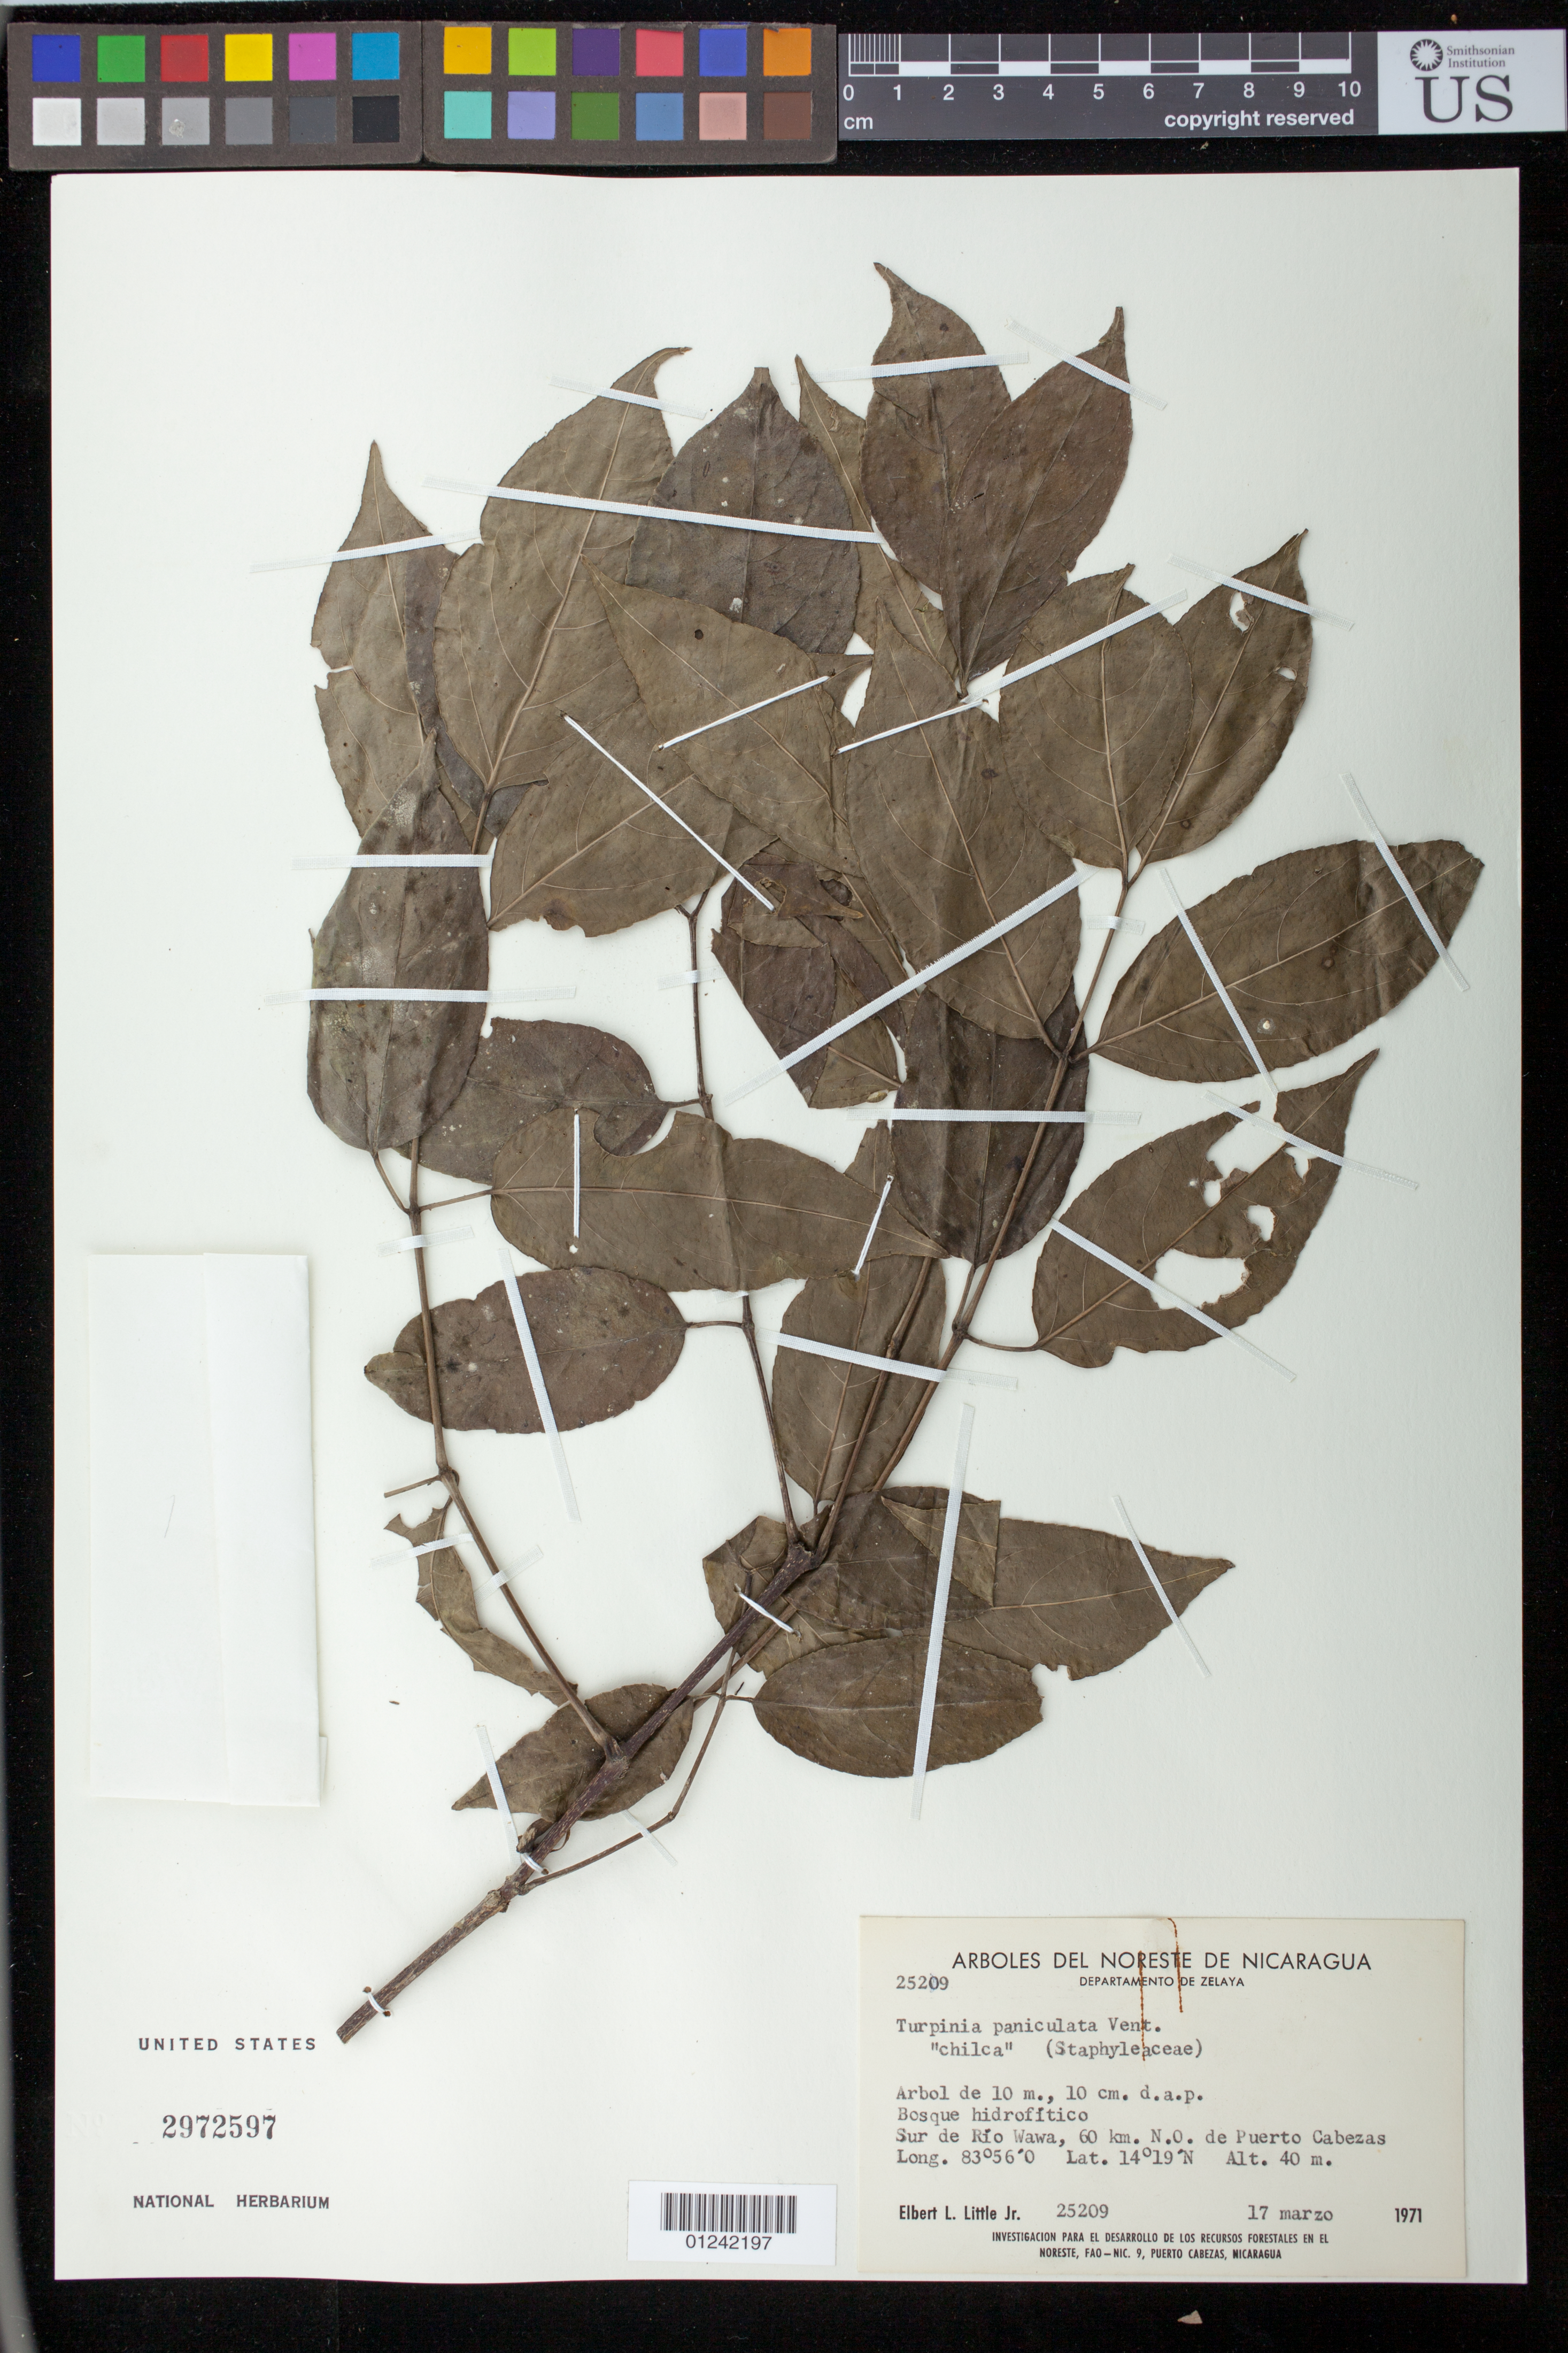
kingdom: Plantae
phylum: Tracheophyta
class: Magnoliopsida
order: Crossosomatales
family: Staphyleaceae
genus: Turpinia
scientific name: Turpinia paniculata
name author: Vent.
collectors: E. L. Little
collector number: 25209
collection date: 1971-03-17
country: Nicaragua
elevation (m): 40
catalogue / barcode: US 2972597